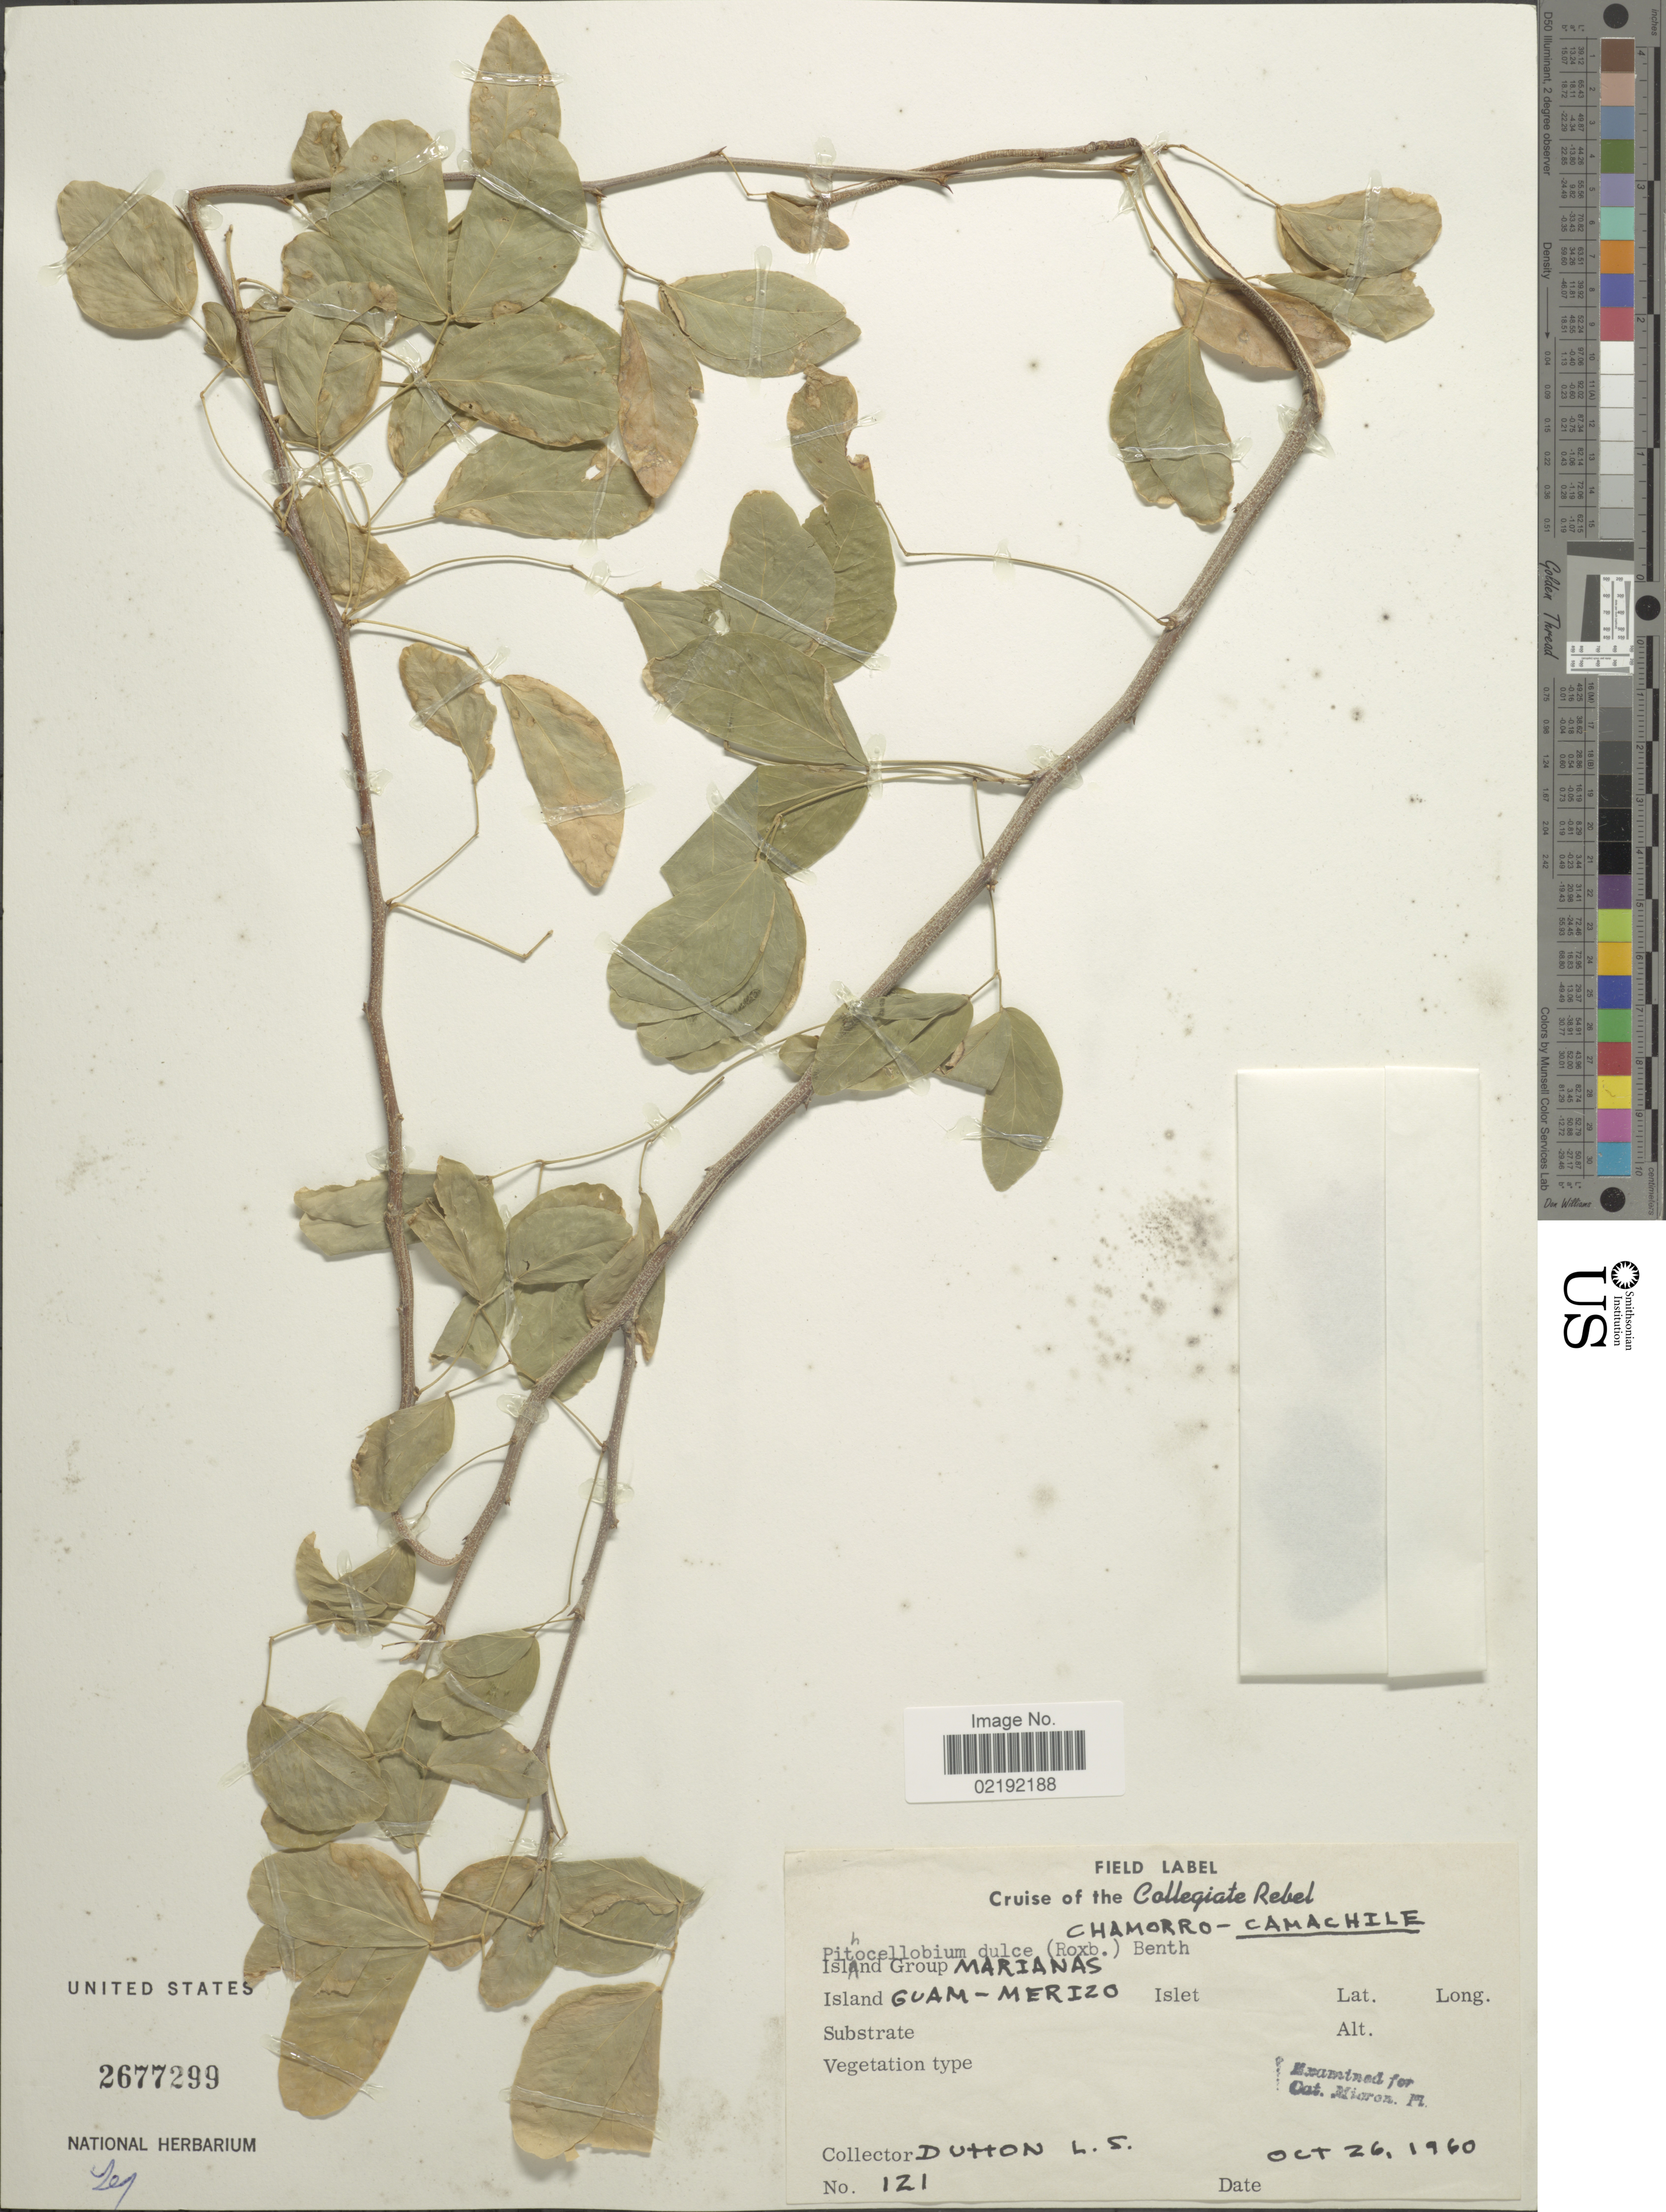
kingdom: Plantae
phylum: Tracheophyta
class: Magnoliopsida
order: Fabales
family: Fabaceae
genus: Pithecellobium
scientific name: Pithecellobium dulce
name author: (Roxb.) Benth.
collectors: L. Dutton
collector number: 121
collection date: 1960-10-26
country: Guam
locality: Island Group Marianas. Island Guam - Merizo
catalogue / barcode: US 2677299